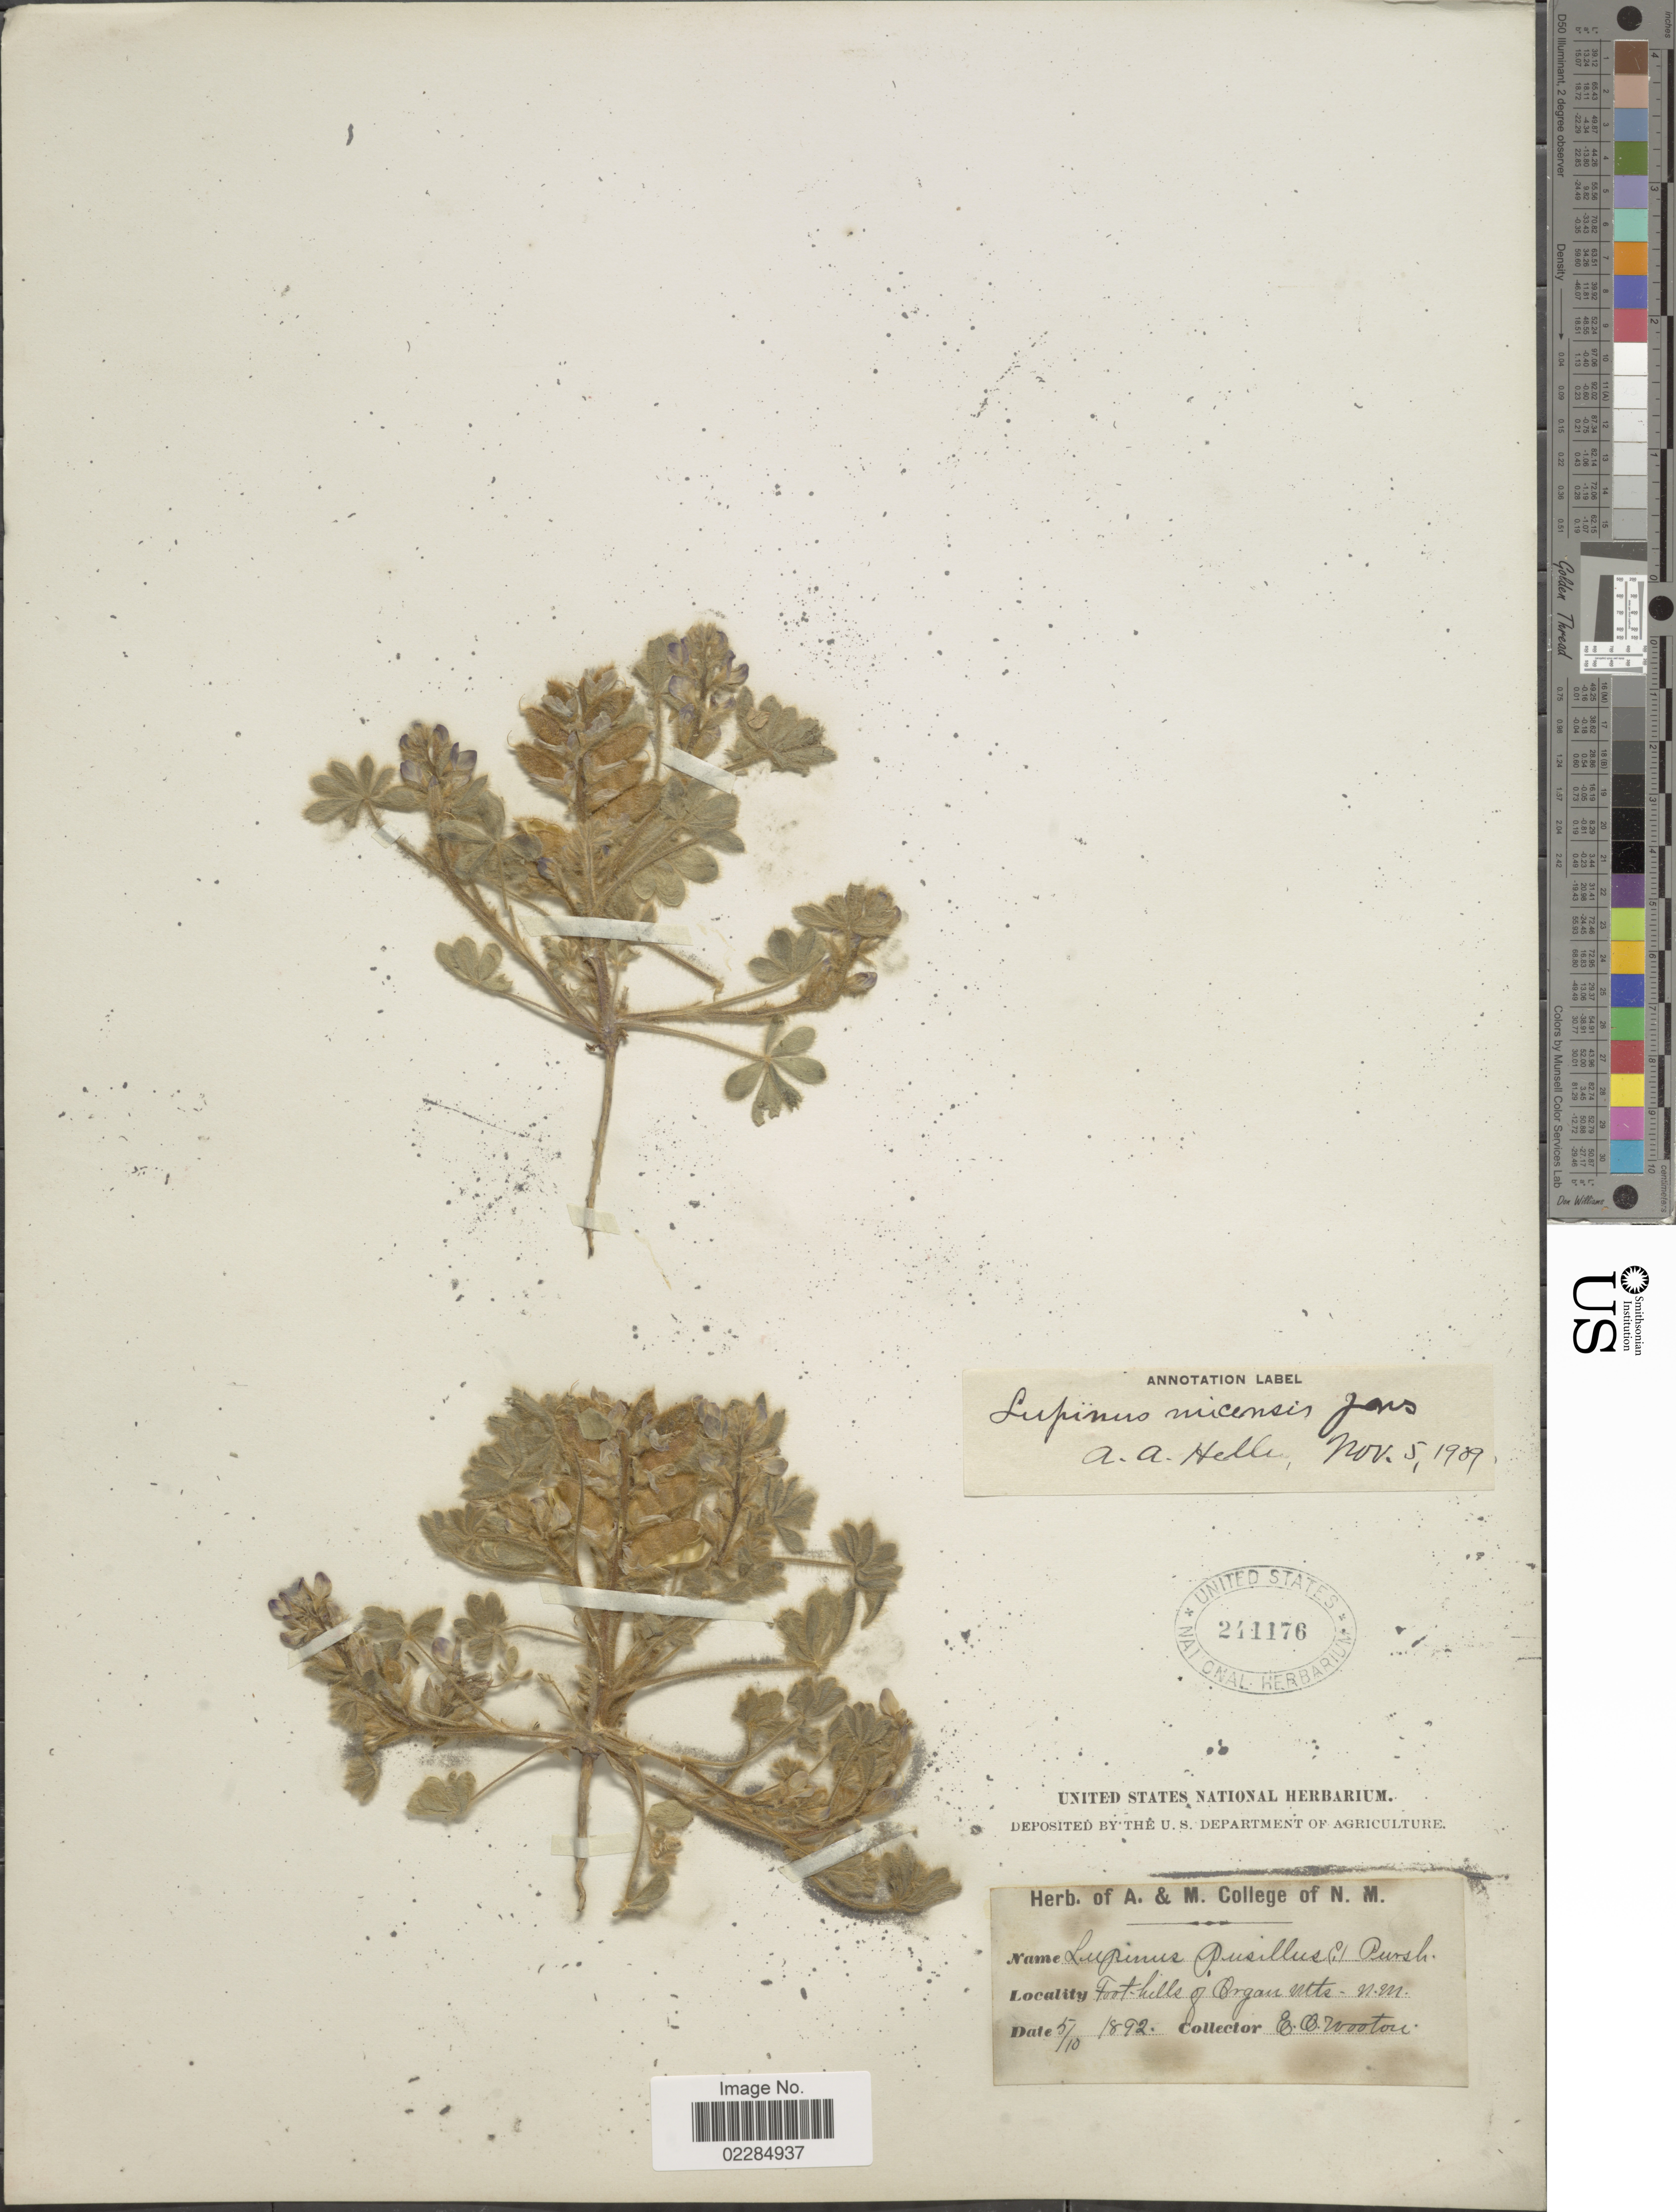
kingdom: Plantae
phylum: Tracheophyta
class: Magnoliopsida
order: Fabales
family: Fabaceae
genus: Lupinus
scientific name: Lupinus concinnus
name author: J. Agardh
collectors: E. O. Wooton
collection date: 1892-10-05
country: United States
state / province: New Mexico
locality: Foot-hills of Organ Mts. N.M.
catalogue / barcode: US 241176